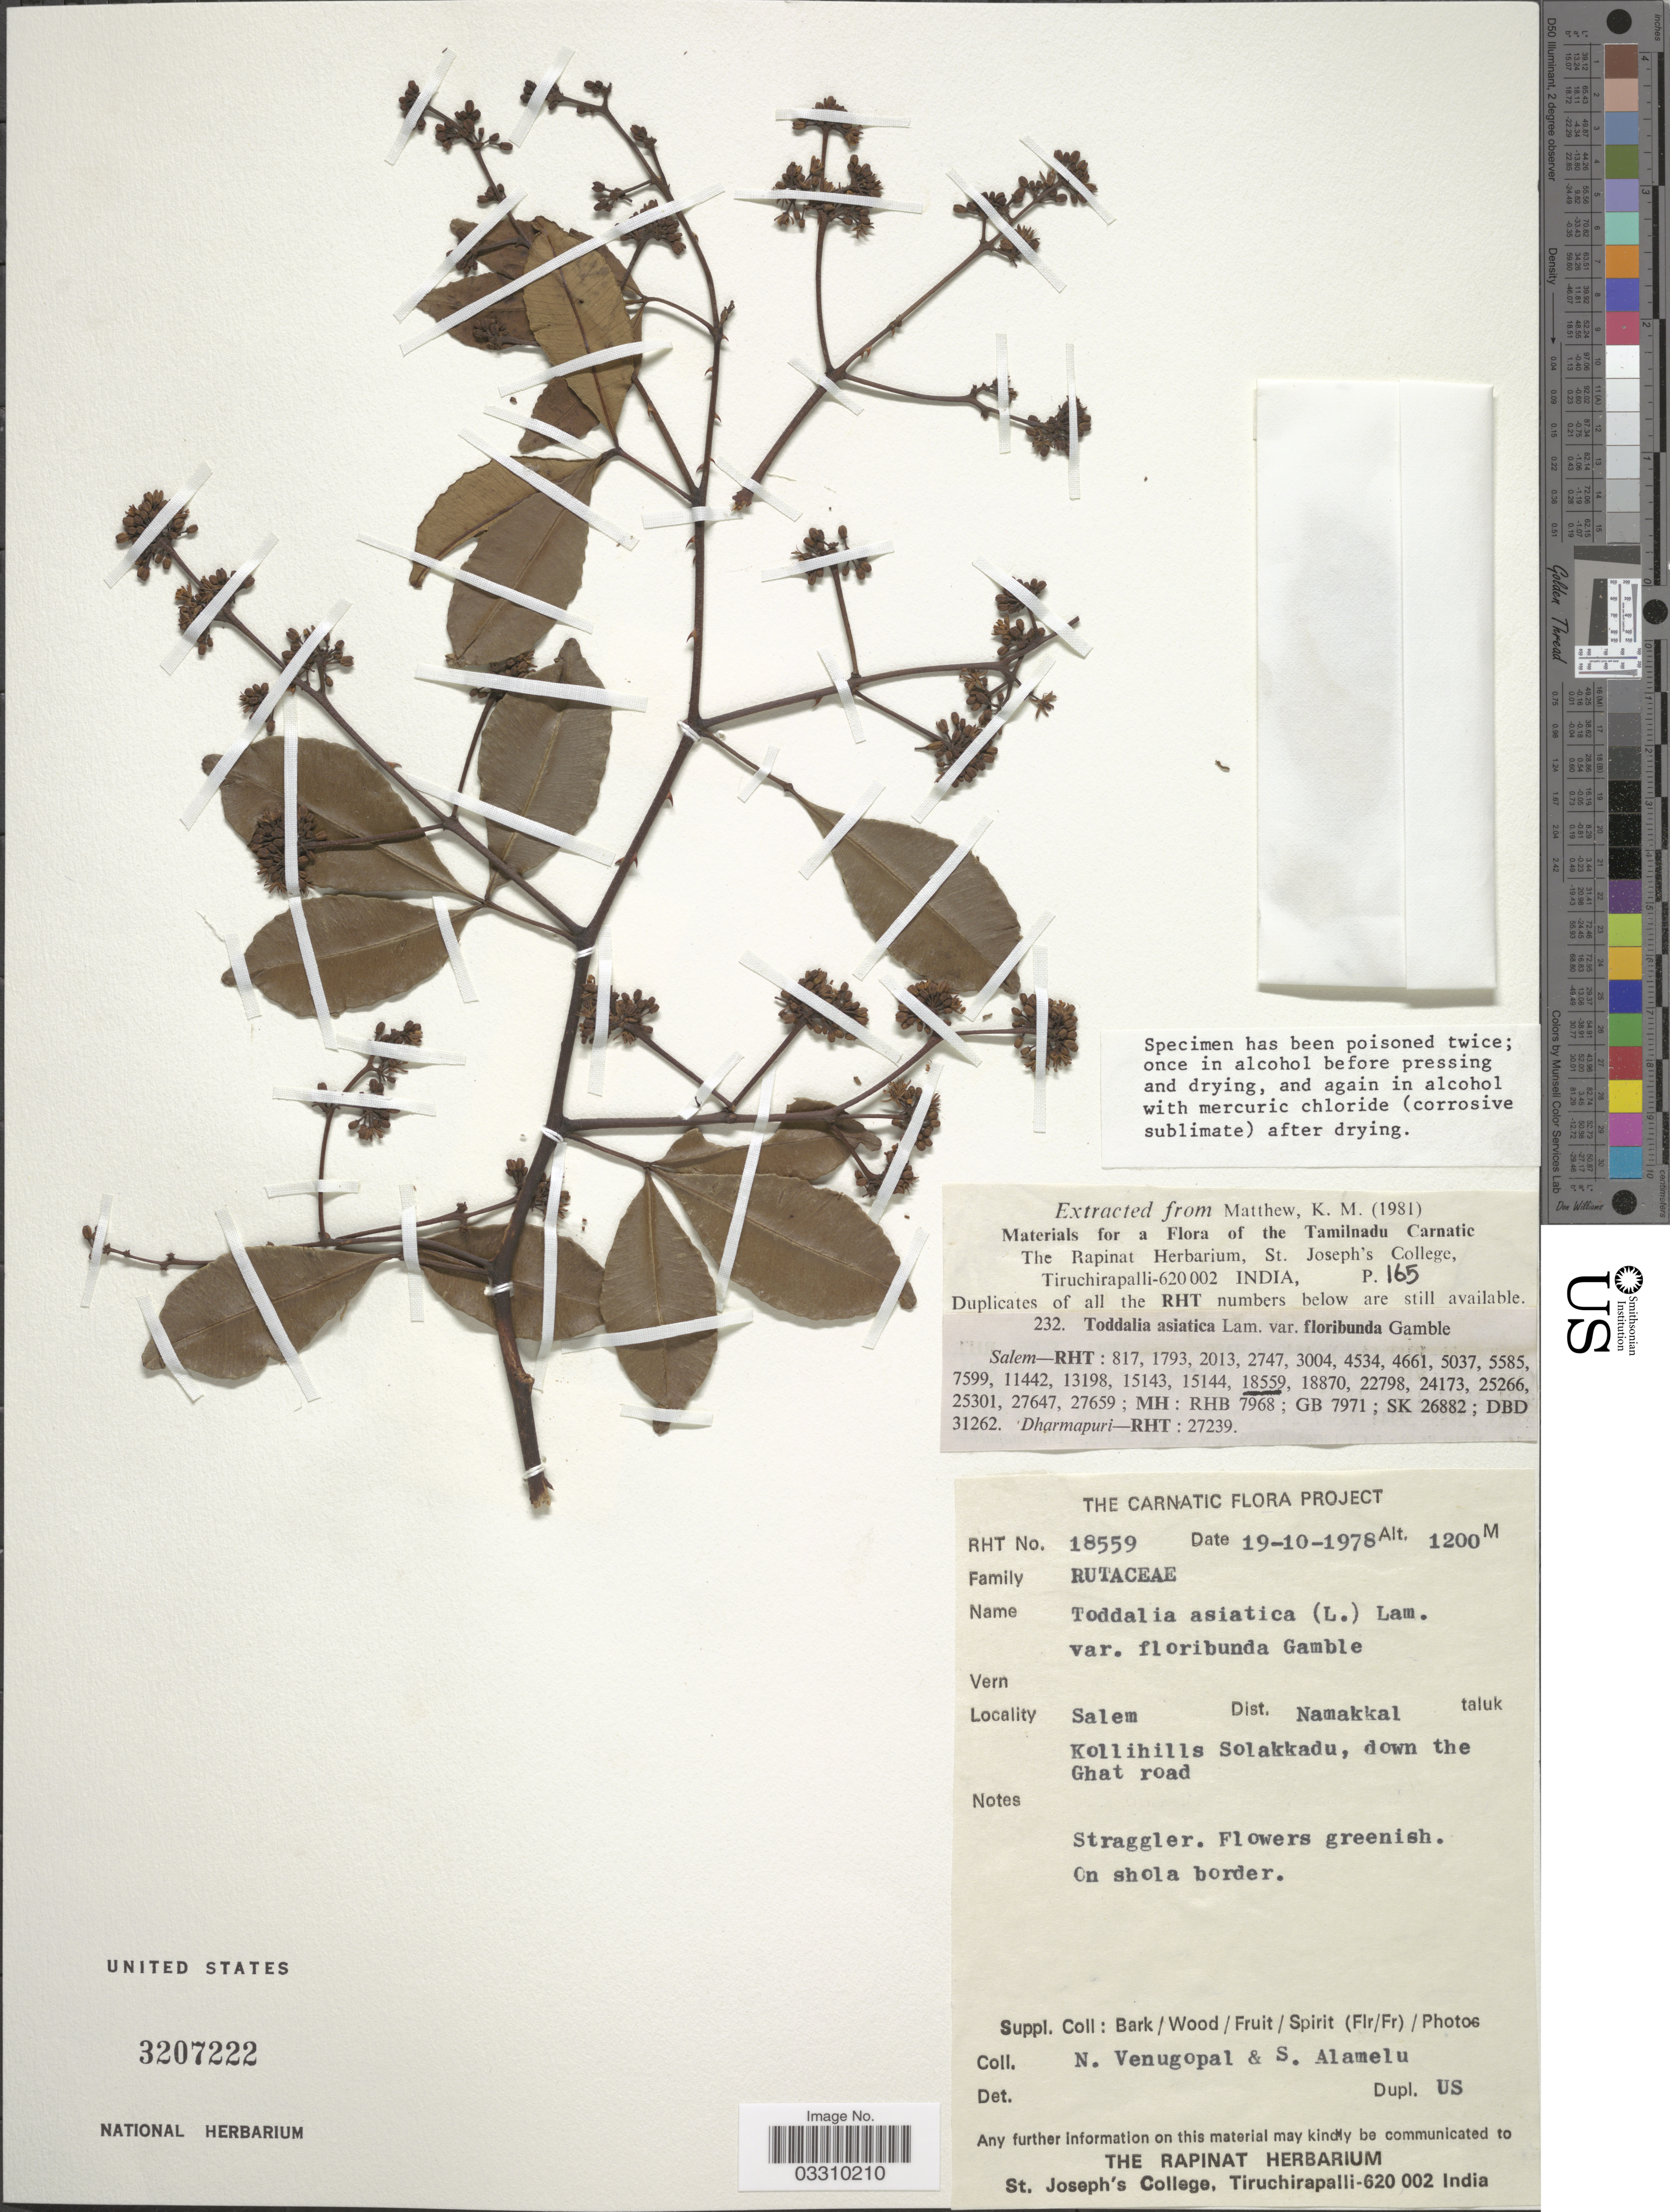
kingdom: Plantae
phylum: Tracheophyta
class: Magnoliopsida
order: Sapindales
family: Rutaceae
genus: Zanthoxylum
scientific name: Zanthoxylum asiaticum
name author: (L.) Appelhans et al.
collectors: N. Venugopal & S. Alamelu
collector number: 18559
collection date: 1978-10-19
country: India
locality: Salem Dist. Namakkal taluk Kollihills Solakkadu, down the Ghat road.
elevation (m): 1200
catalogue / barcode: US 3207222